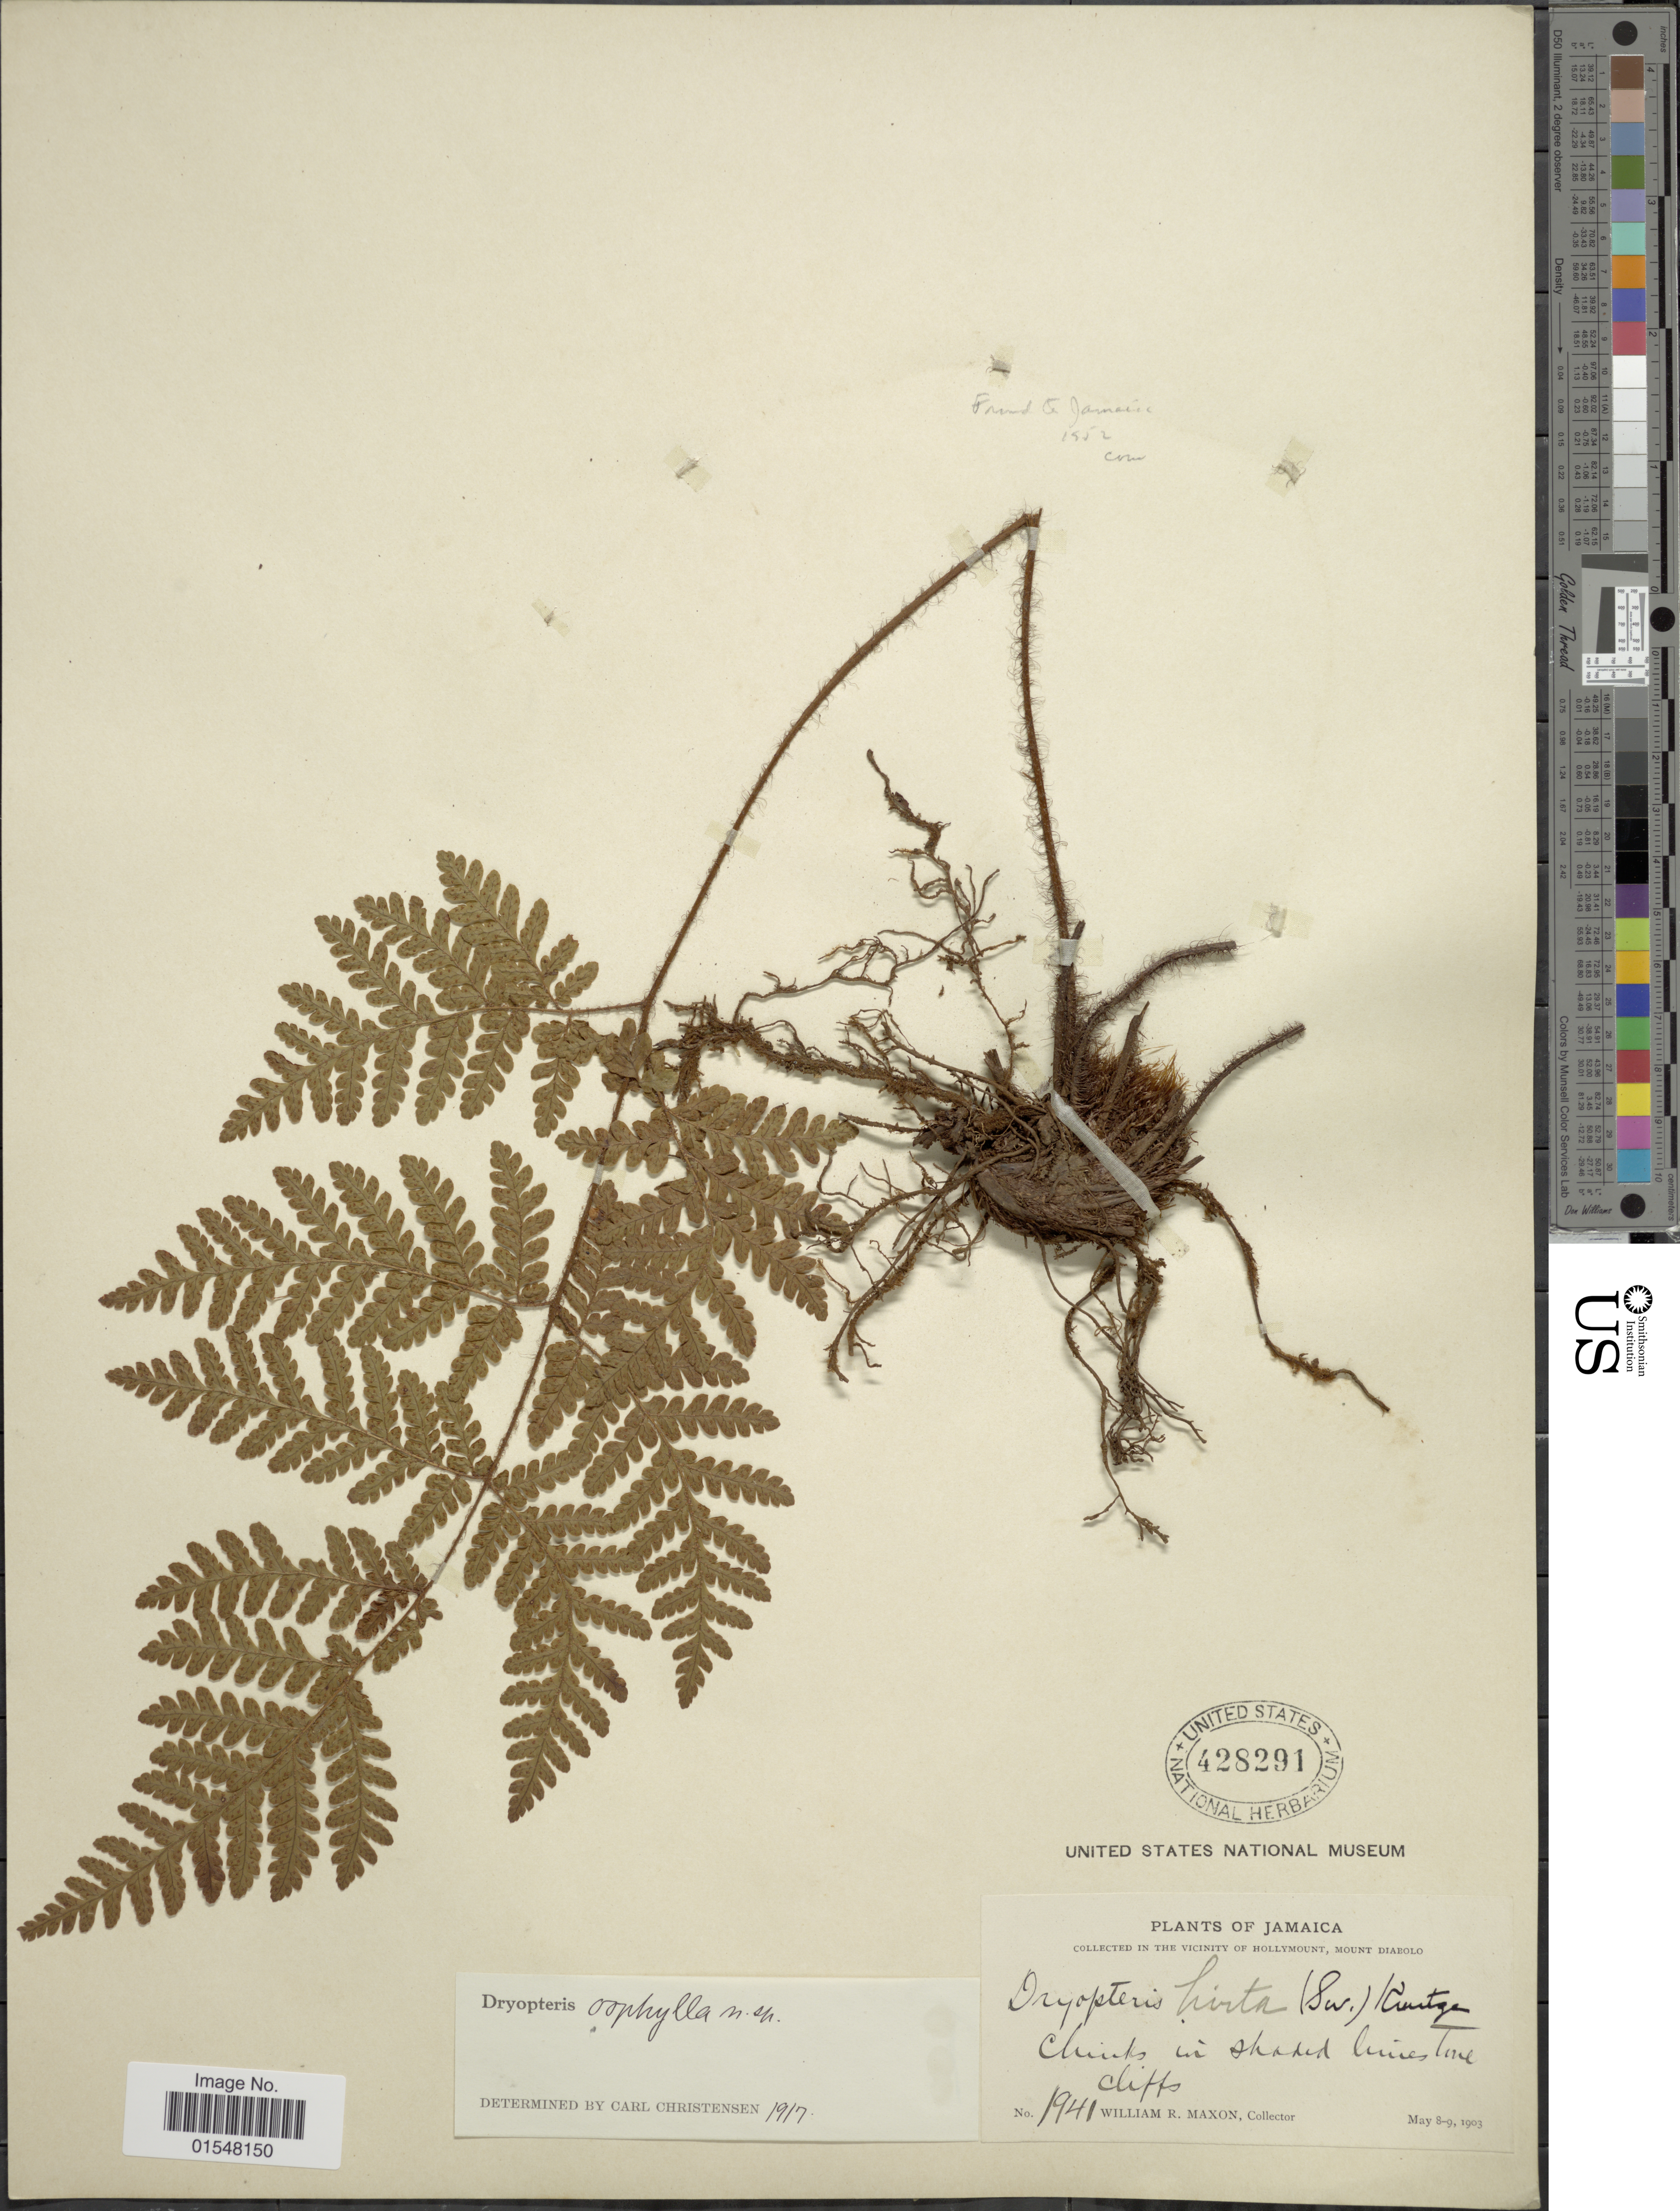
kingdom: Plantae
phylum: Tracheophyta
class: Polypodiopsida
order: Polypodiales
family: Dryopteridaceae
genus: Ctenitis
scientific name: Ctenitis oophylla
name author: (C. Chr.) Ching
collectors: W. R. Maxon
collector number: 1941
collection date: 1903-05-08/1903-05-09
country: Jamaica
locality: Vicinity of Hollymount, Mount Diabolo, in shaded limestone cliffs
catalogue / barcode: US 428291